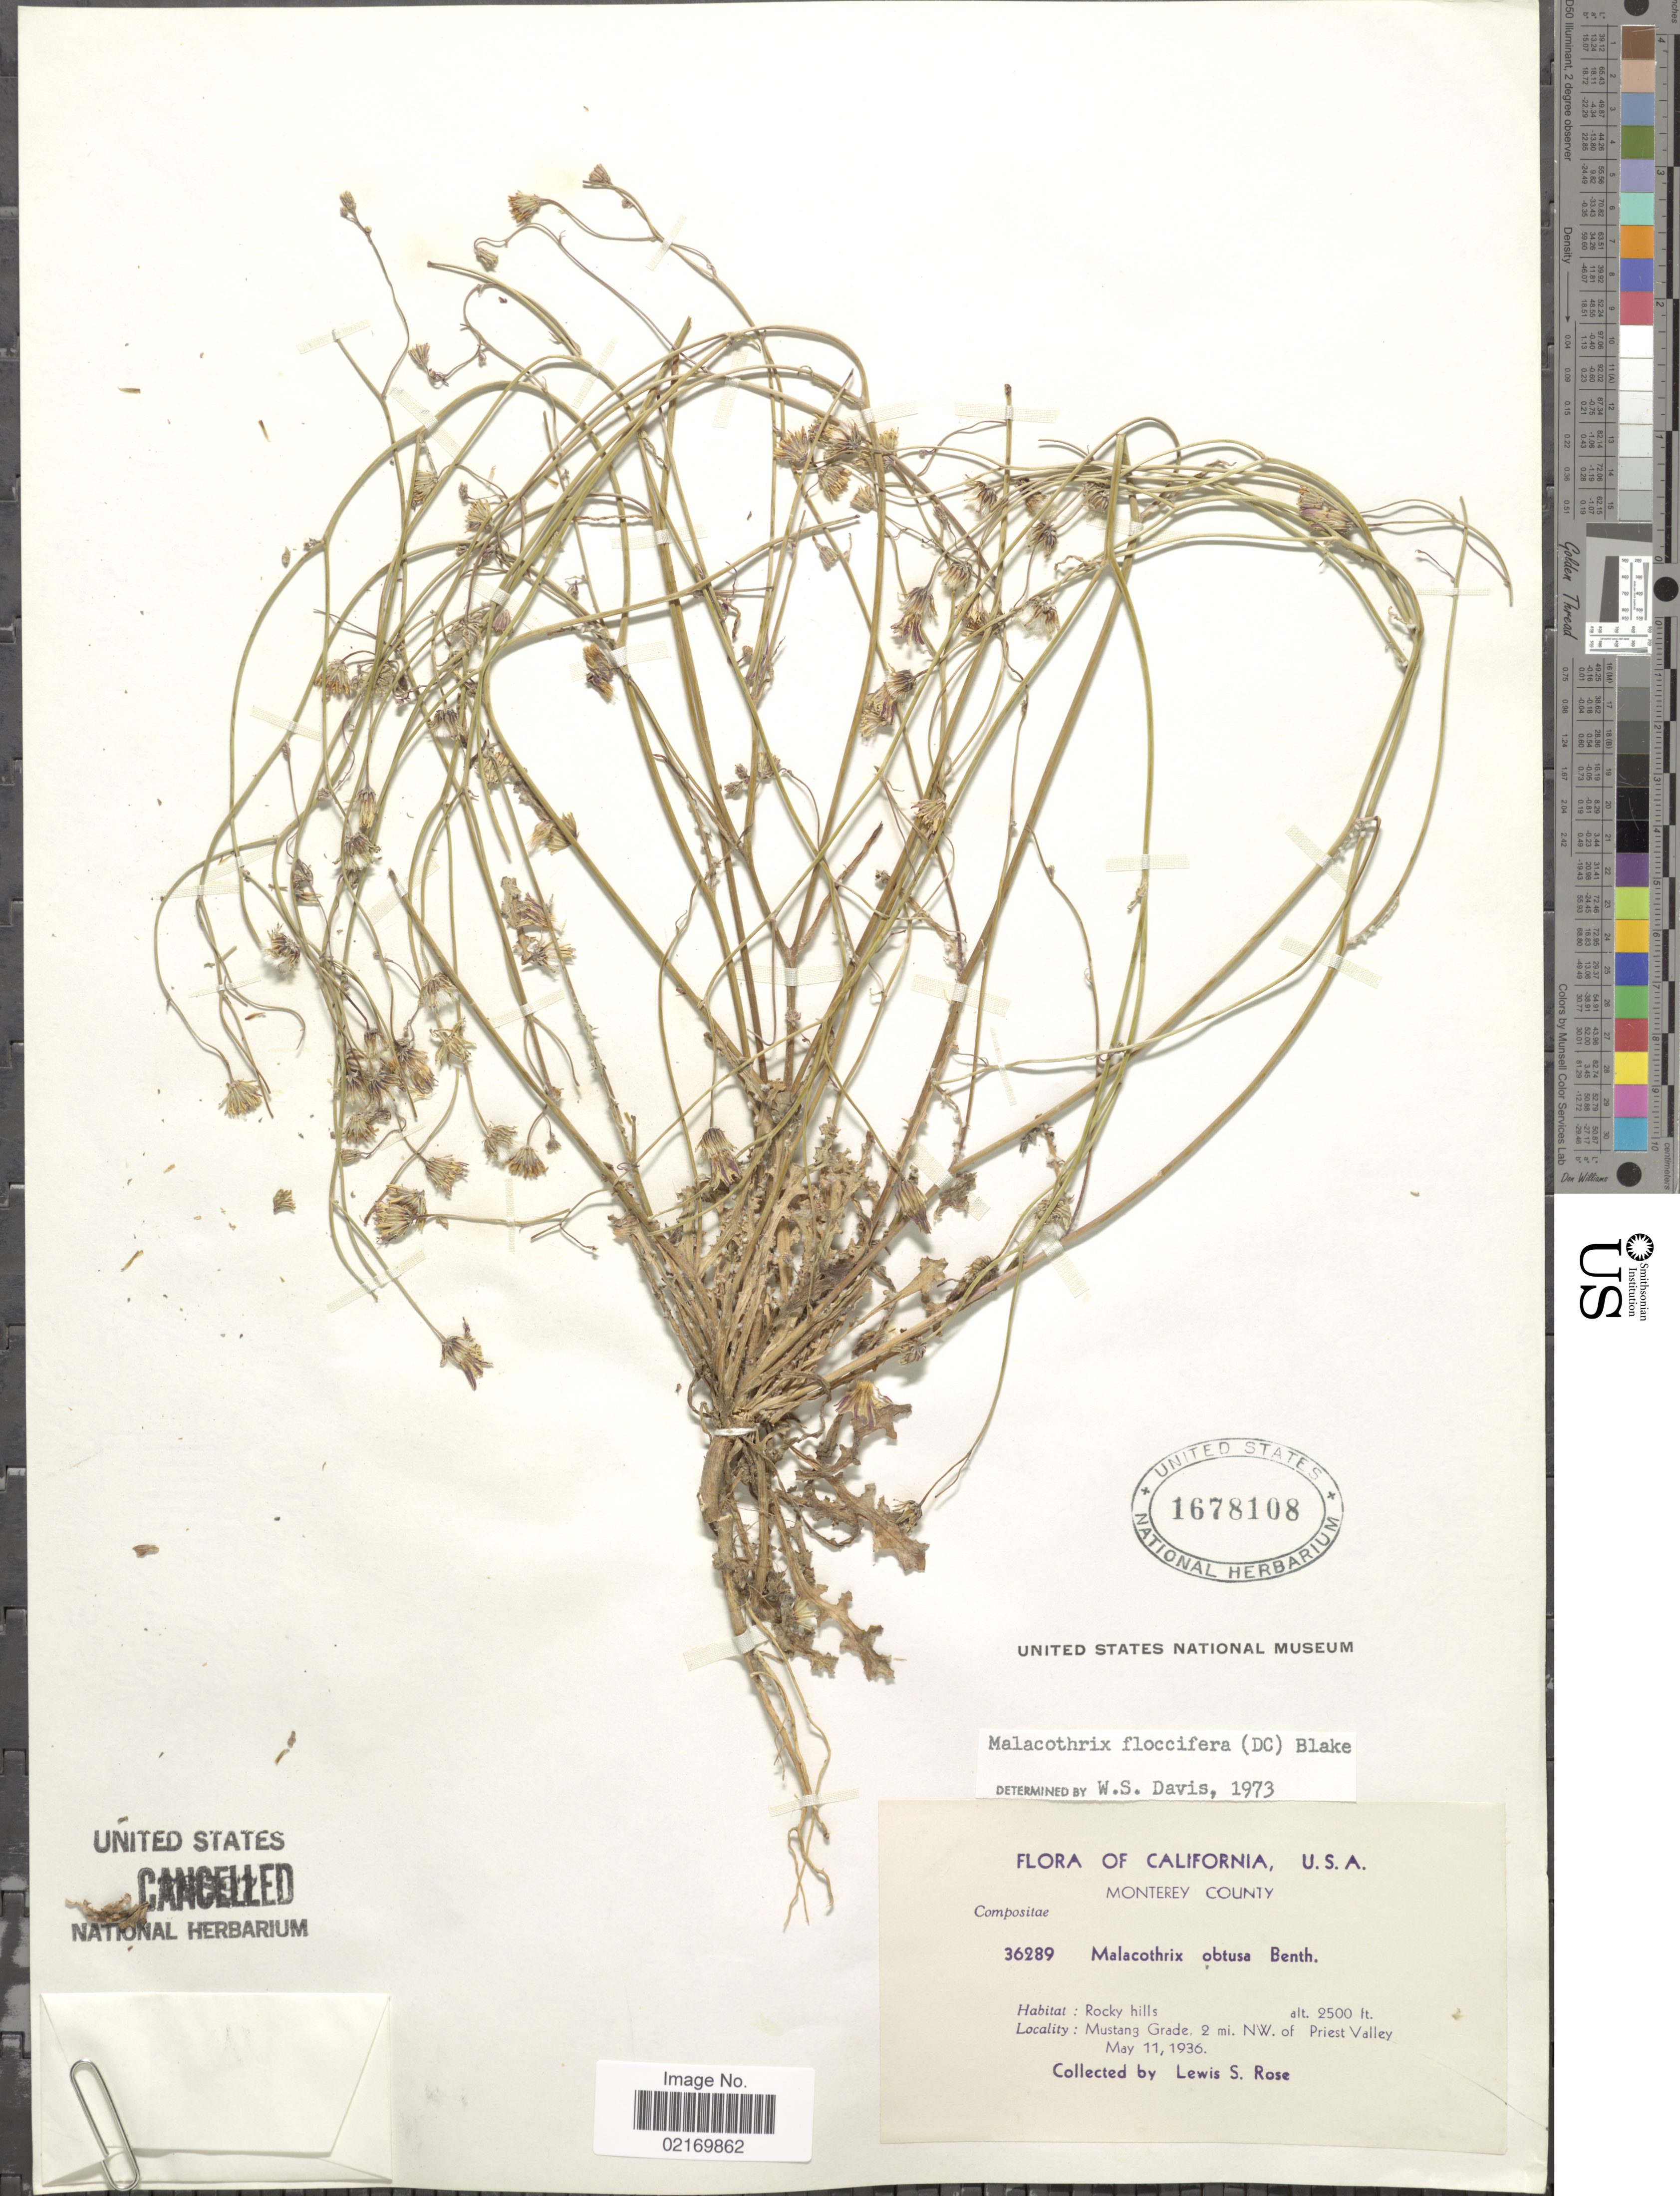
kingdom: Plantae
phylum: Tracheophyta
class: Magnoliopsida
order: Asterales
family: Asteraceae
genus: Malacothrix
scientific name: Malacothrix floccifera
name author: (DC.) S.F. Blake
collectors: L. S. Rose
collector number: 36289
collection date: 1936-05-11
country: United States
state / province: California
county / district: Monterey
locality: U.S.A., Monterey County, Mustang Grade, 2 mi NW of Priest Valley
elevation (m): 762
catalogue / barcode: US 1678108